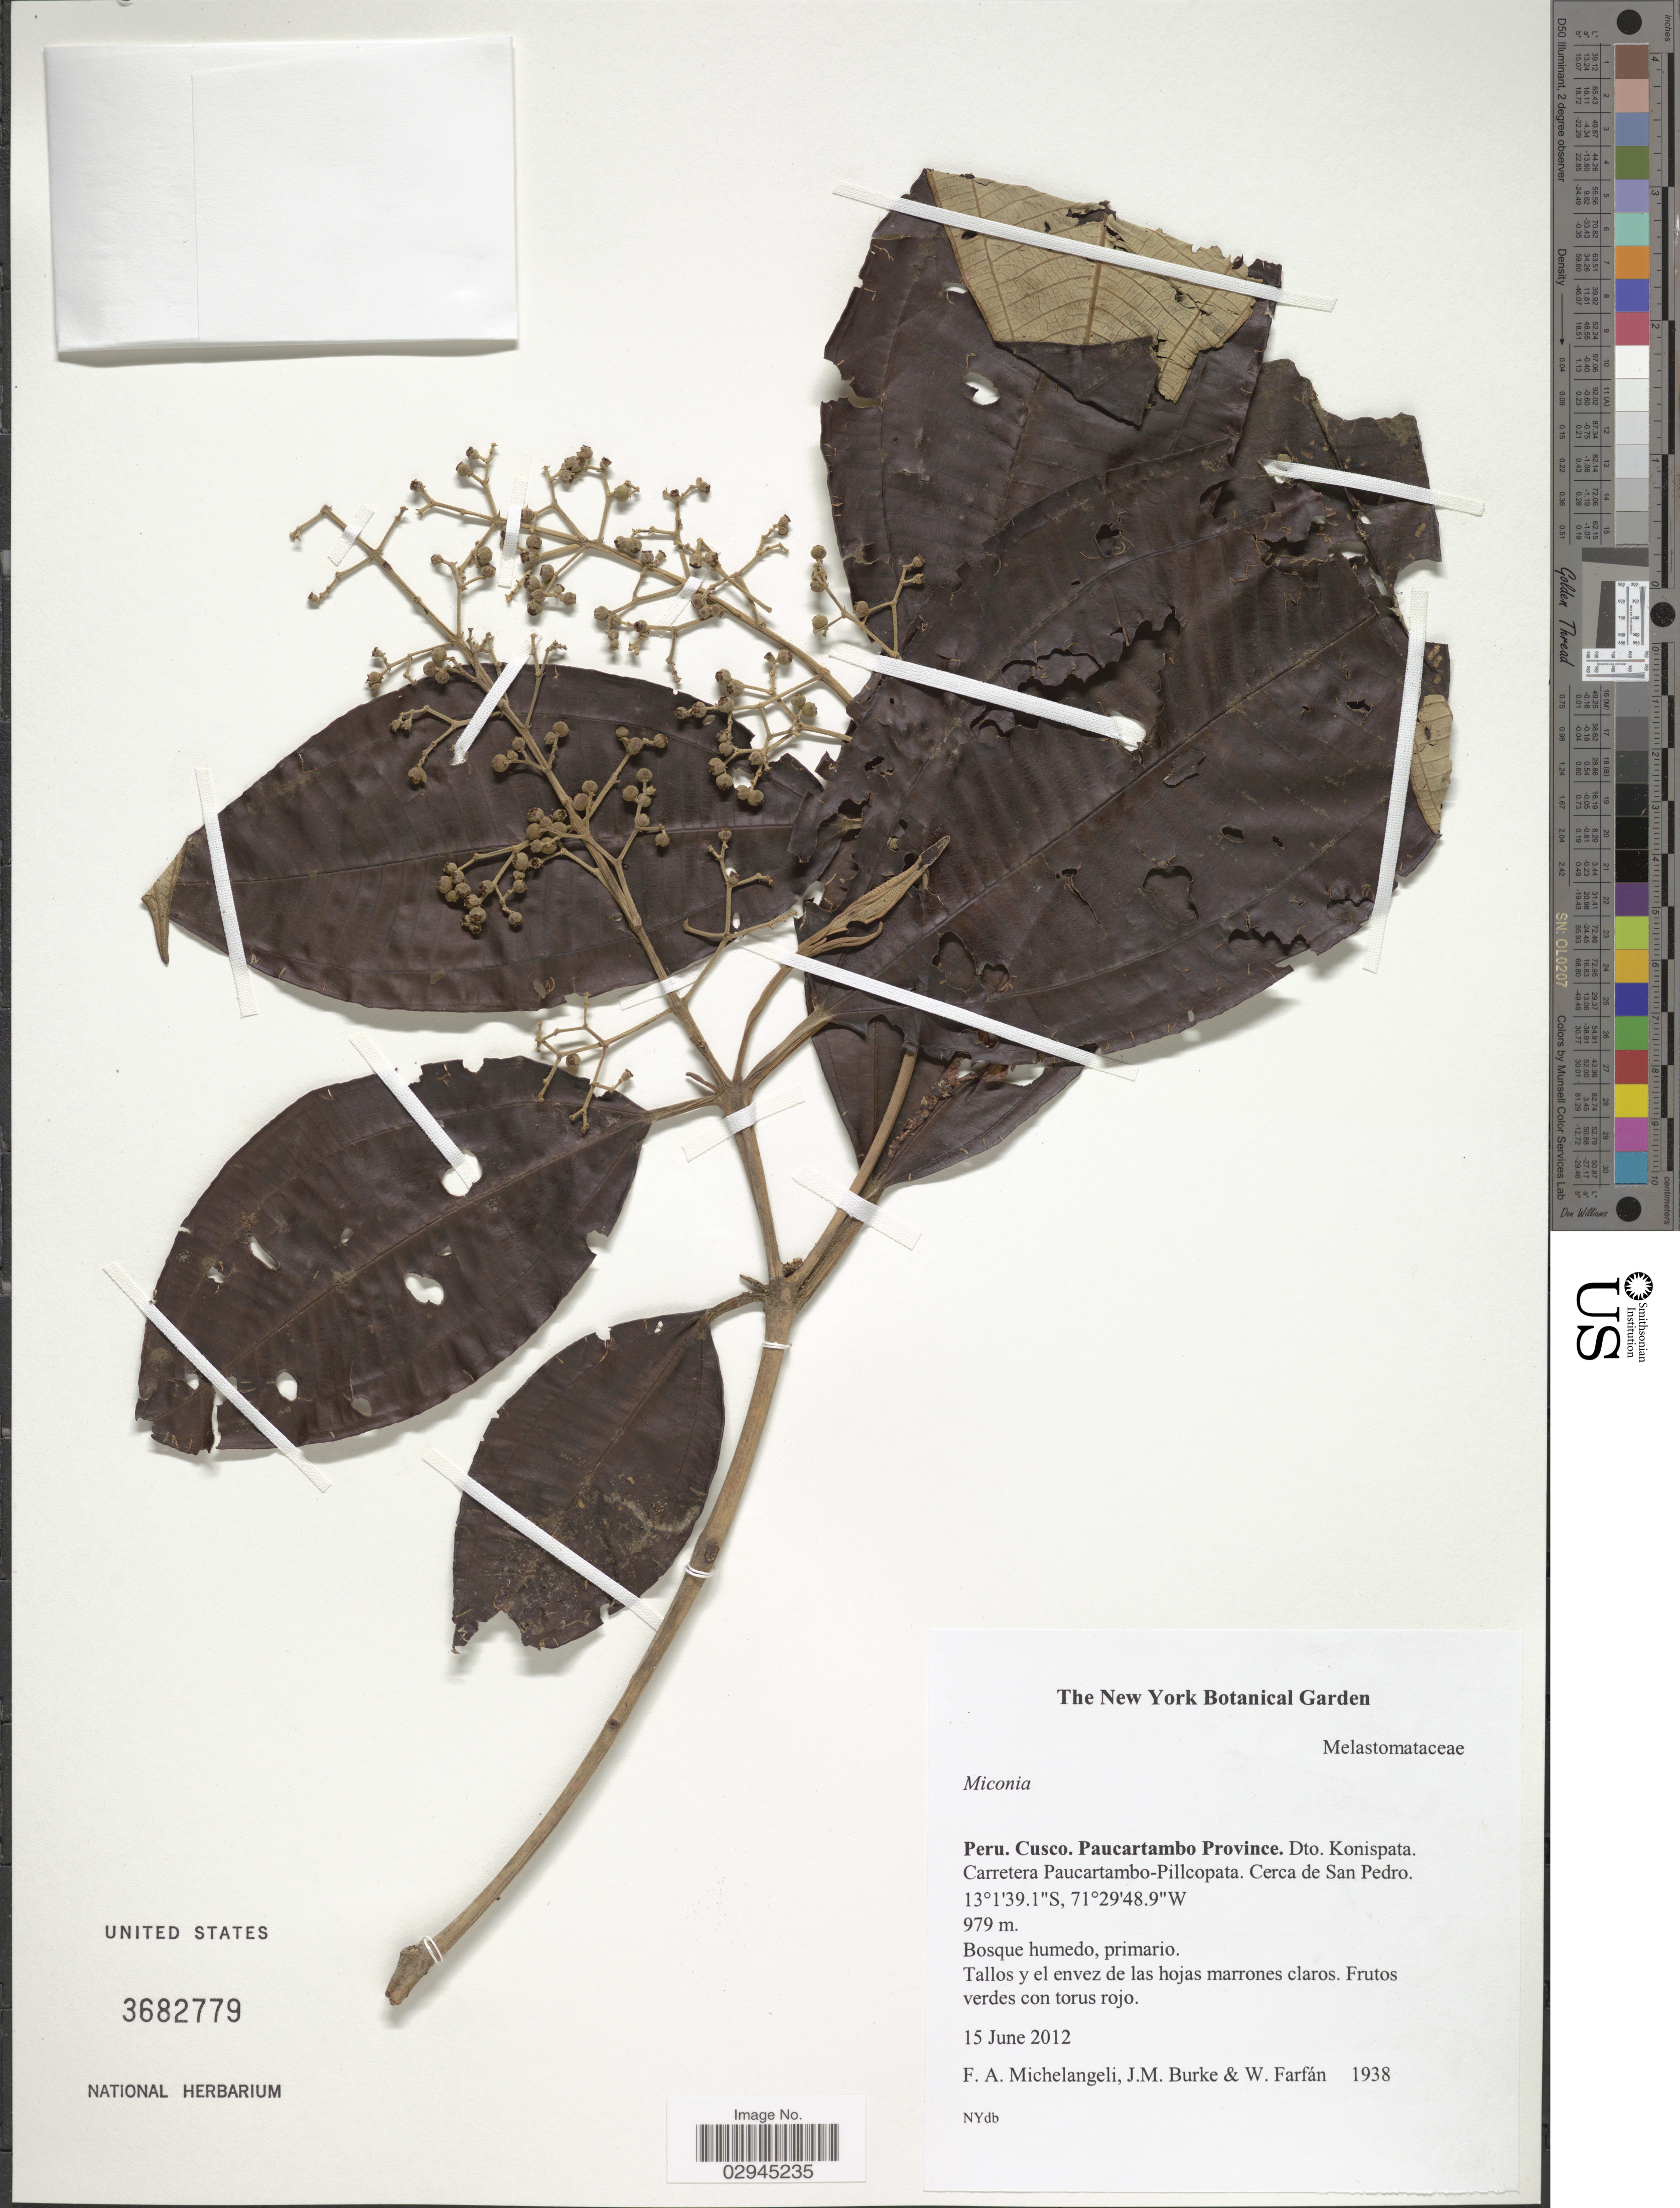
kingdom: Plantae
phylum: Tracheophyta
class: Magnoliopsida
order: Myrtales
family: Melastomataceae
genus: Miconia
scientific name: Miconia argyrophylla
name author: DC.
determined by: Michelangeli, F. A.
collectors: F. A. Michelangeli, Jac. M. Burke & W. Farfán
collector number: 1938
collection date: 2012-06-15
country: Peru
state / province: Cusco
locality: Paucartambo Province. Dto. Konispata. Carretera Paucartambo-Pillcopata. Cerca de San Pedro.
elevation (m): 979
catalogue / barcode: US 3682779